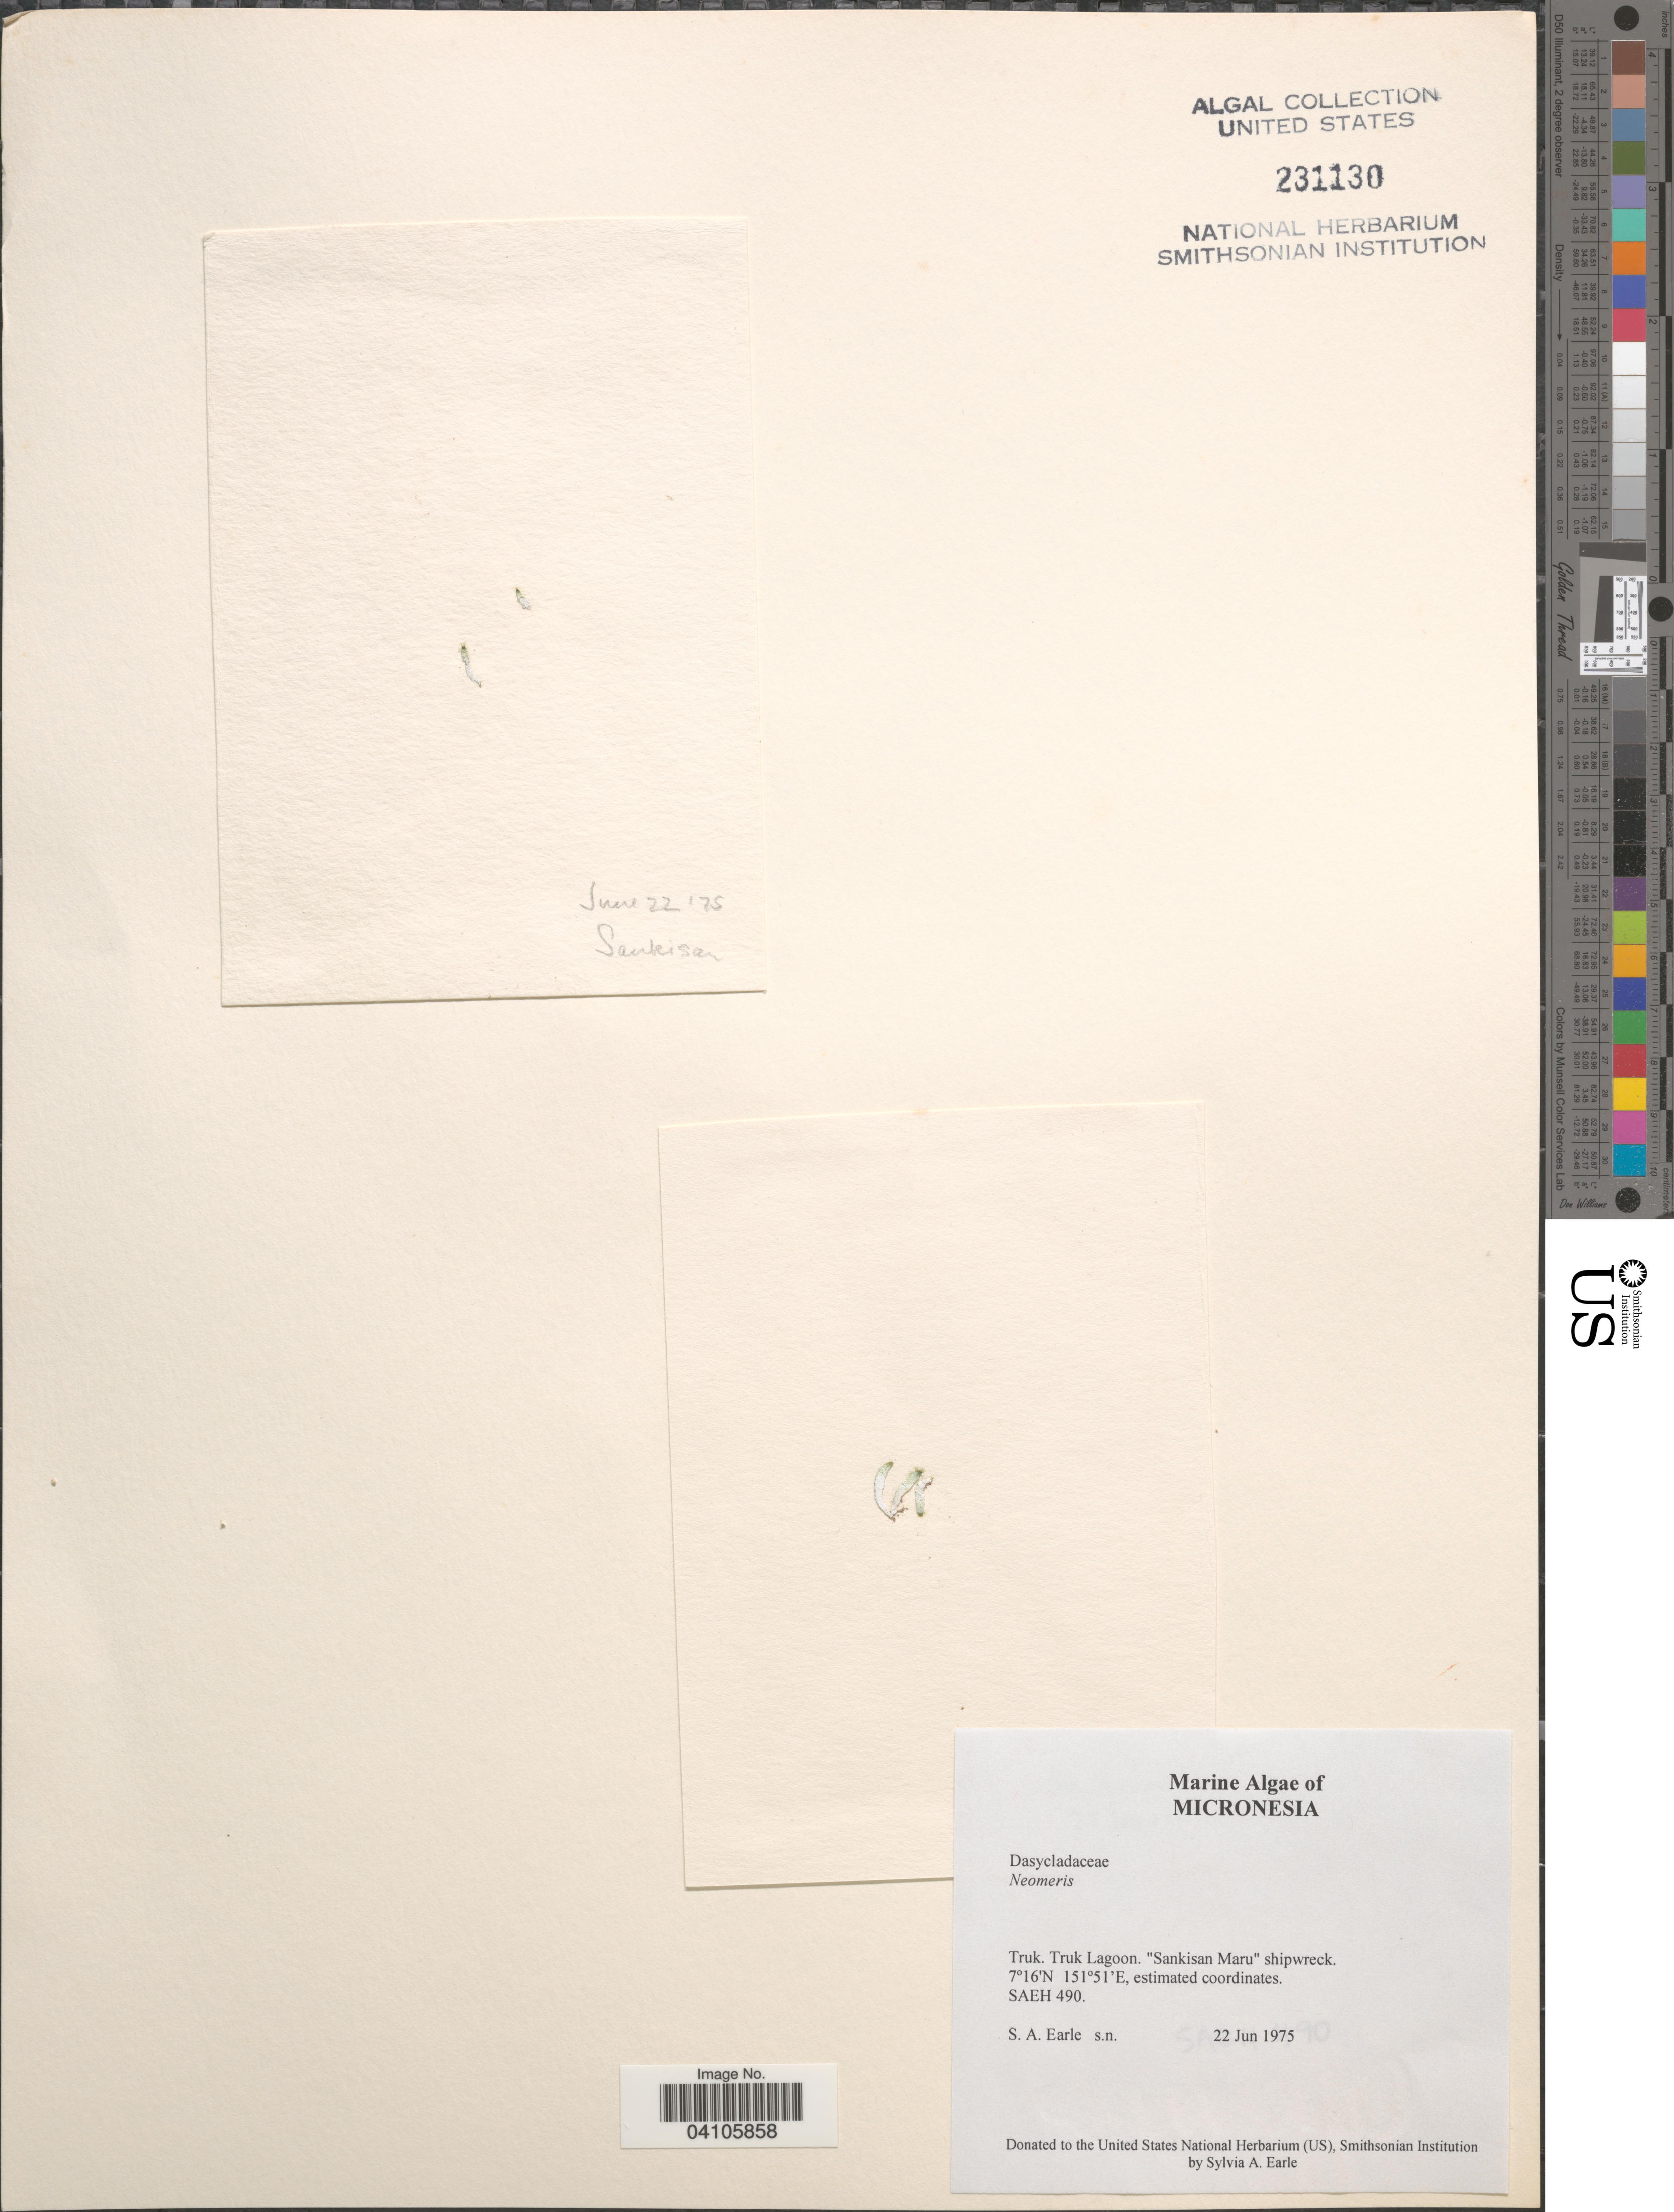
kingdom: Plantae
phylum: Chlorophyta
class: Ulvophyceae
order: Dasycladales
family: Dasycladaceae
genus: Neomeris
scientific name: Neomeris sp.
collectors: S. A. Earle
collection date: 1975-06-22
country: Micronesia, Federated States of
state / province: Truk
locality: Truk Lagoon. "Sankisan Maru" shipwreck.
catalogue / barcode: US 231130